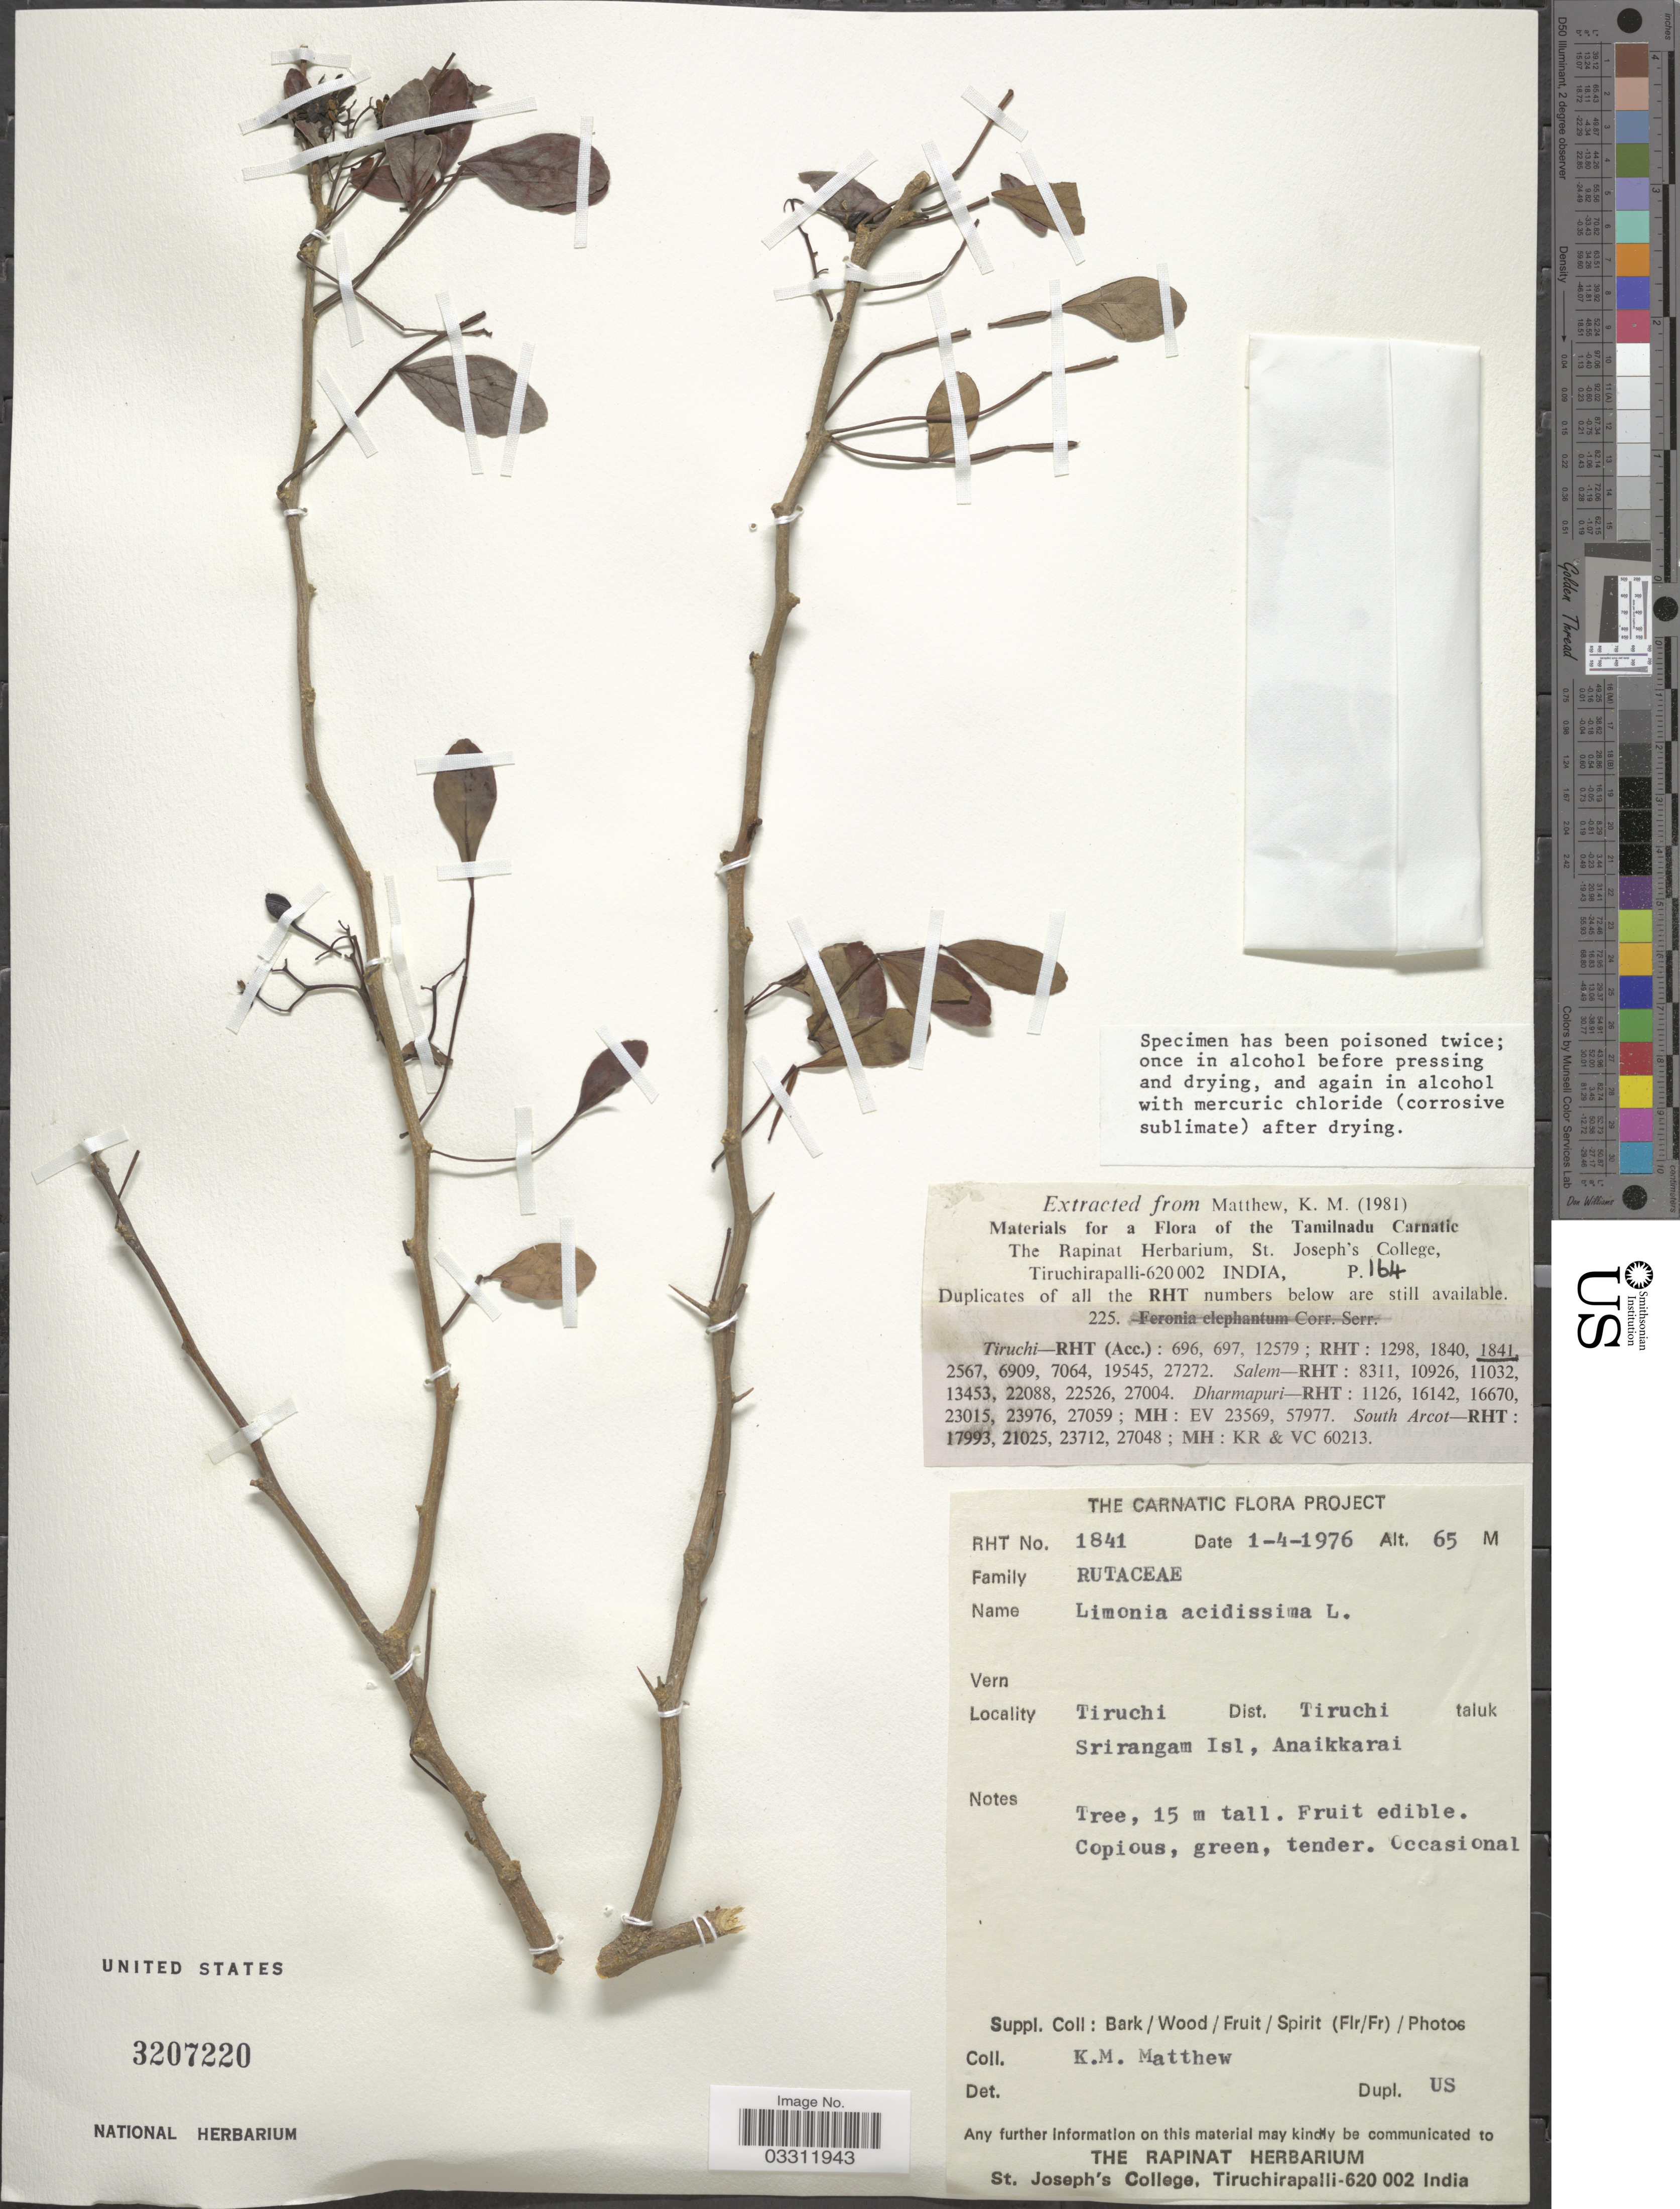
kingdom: Plantae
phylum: Tracheophyta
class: Magnoliopsida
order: Sapindales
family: Rutaceae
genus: Limonia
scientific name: Limonia acidissima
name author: L.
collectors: K. M. Matthew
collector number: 1841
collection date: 1976-04-01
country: India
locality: Tiruchi Dist. Tiruchi. Srirangam Isl, Anaikkarai.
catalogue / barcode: US 3207220